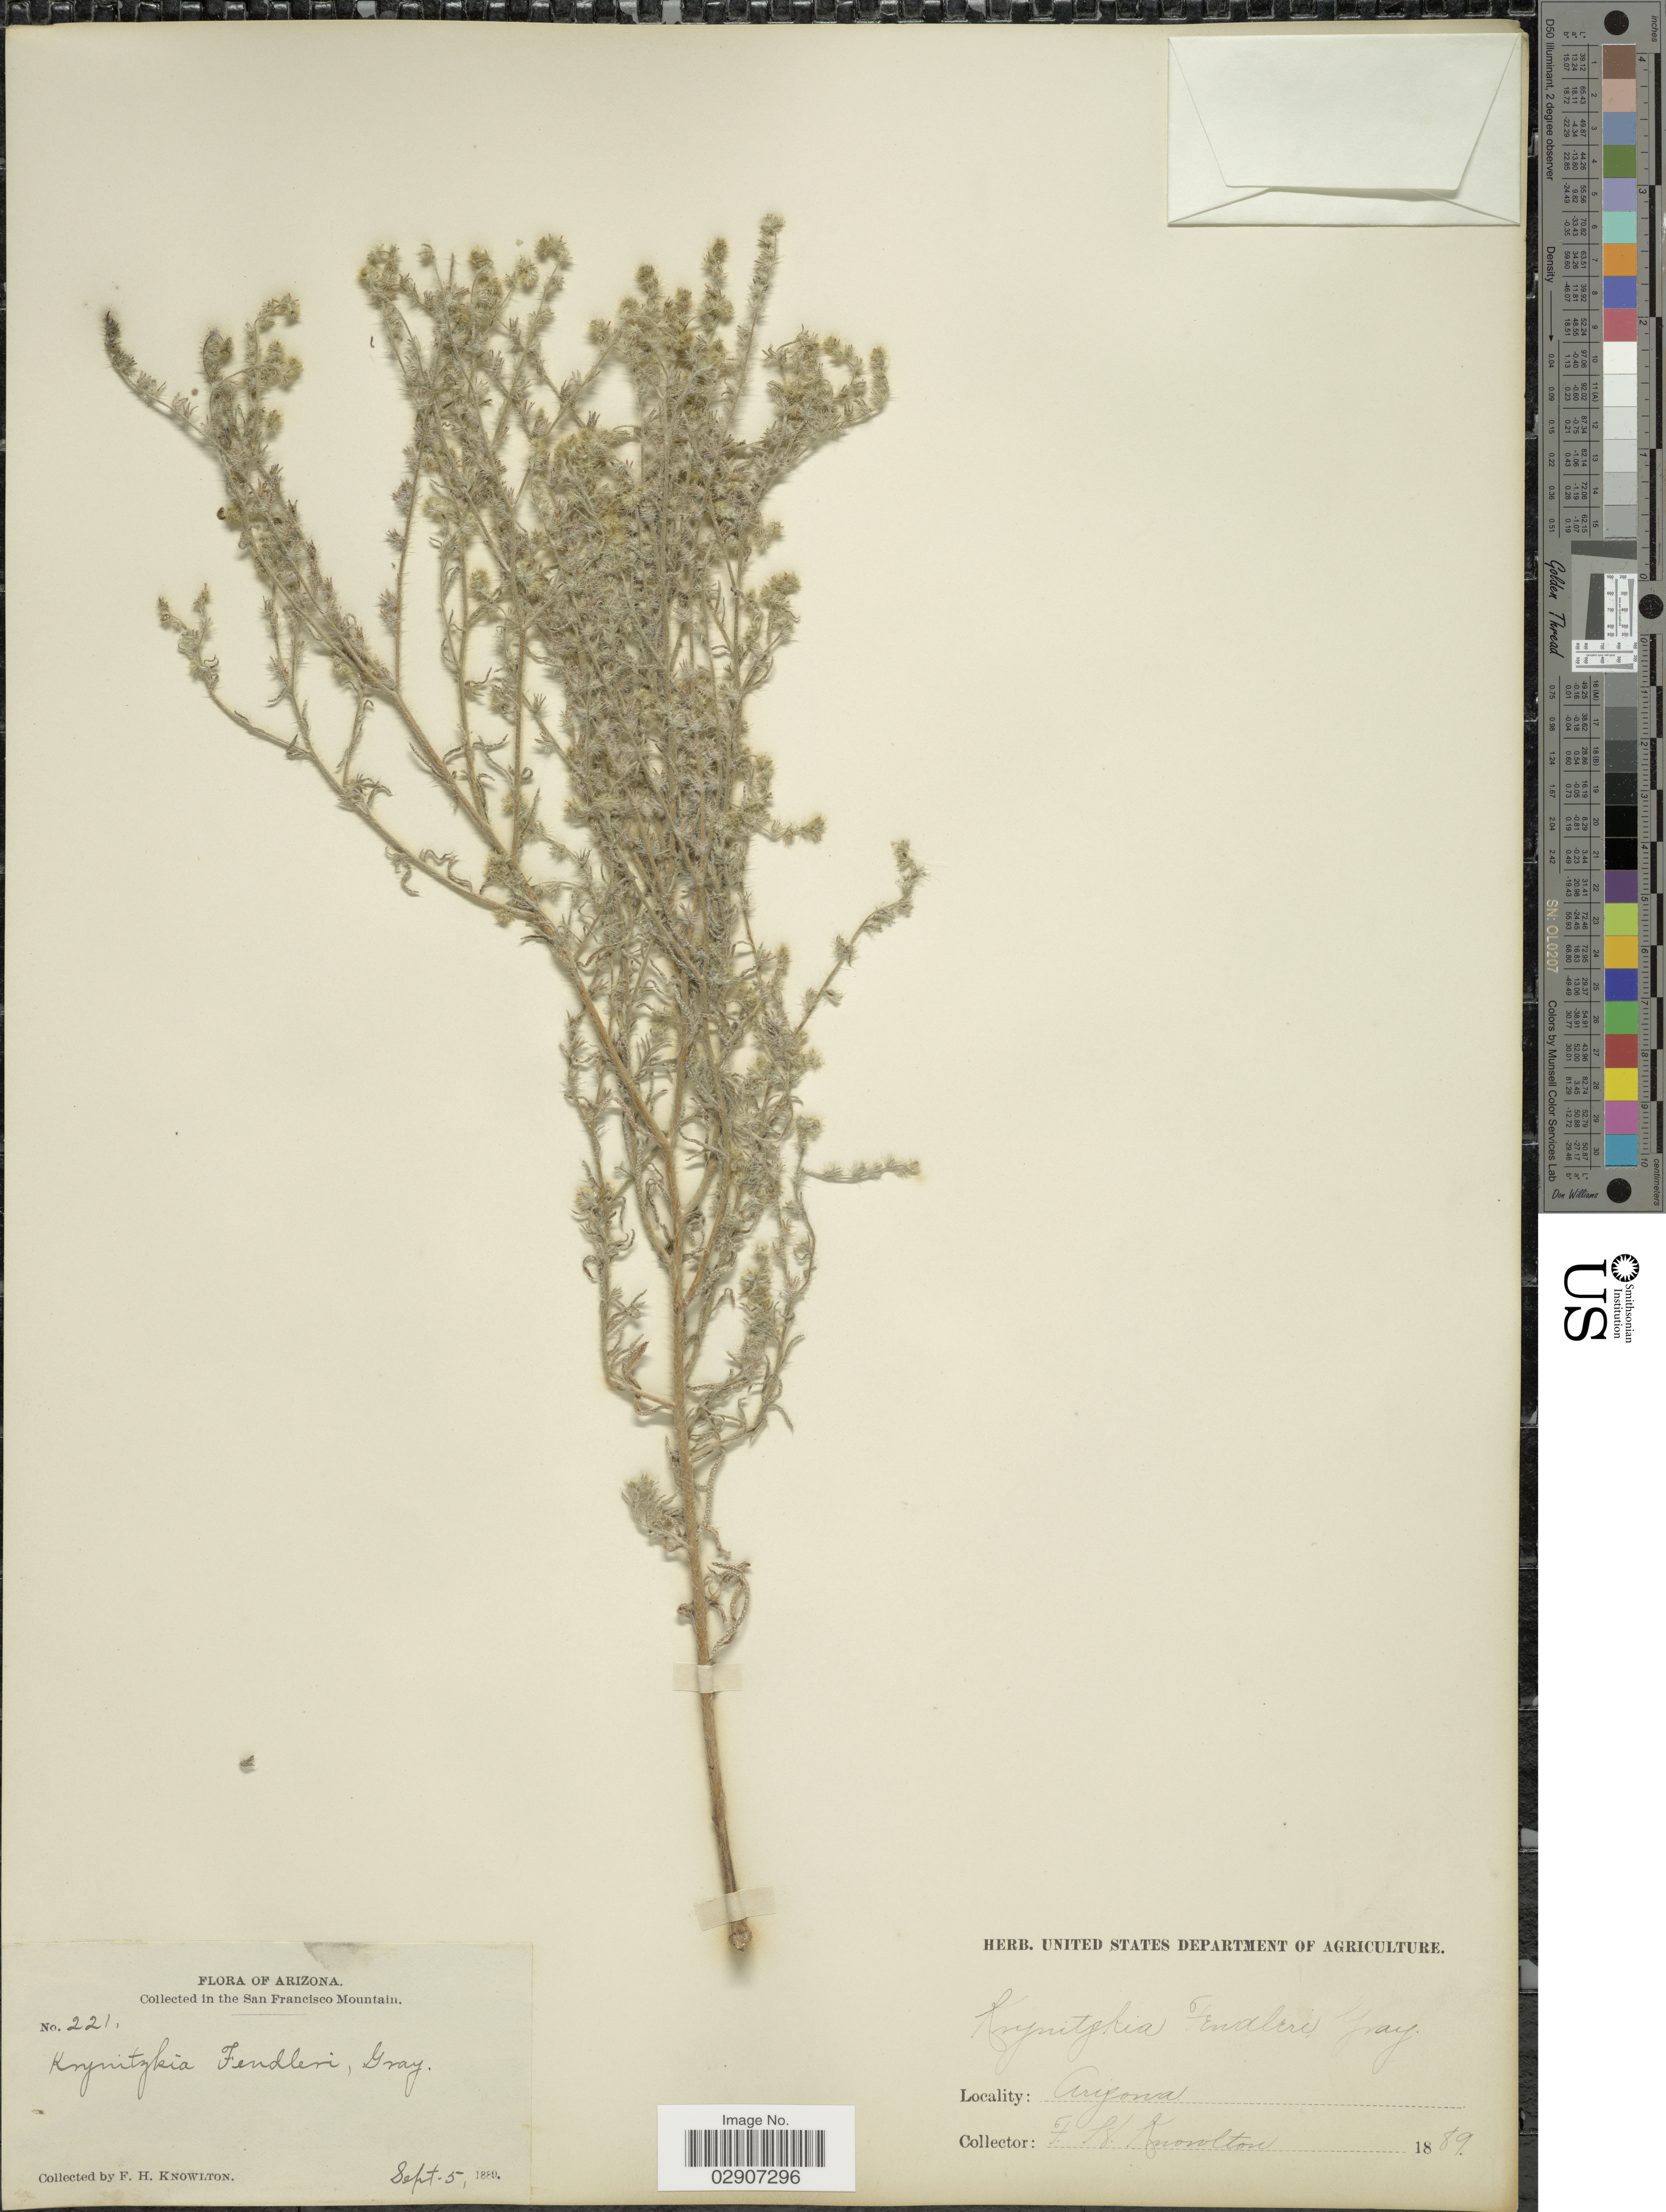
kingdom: Plantae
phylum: Tracheophyta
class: Magnoliopsida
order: Boraginales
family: Boraginaceae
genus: Cryptantha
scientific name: Cryptantha fendleri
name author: (A. Gray) Greene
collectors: F. H. Knowlton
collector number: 221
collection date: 1889-09-05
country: United States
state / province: Arizona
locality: In the San Francisco Mountain.